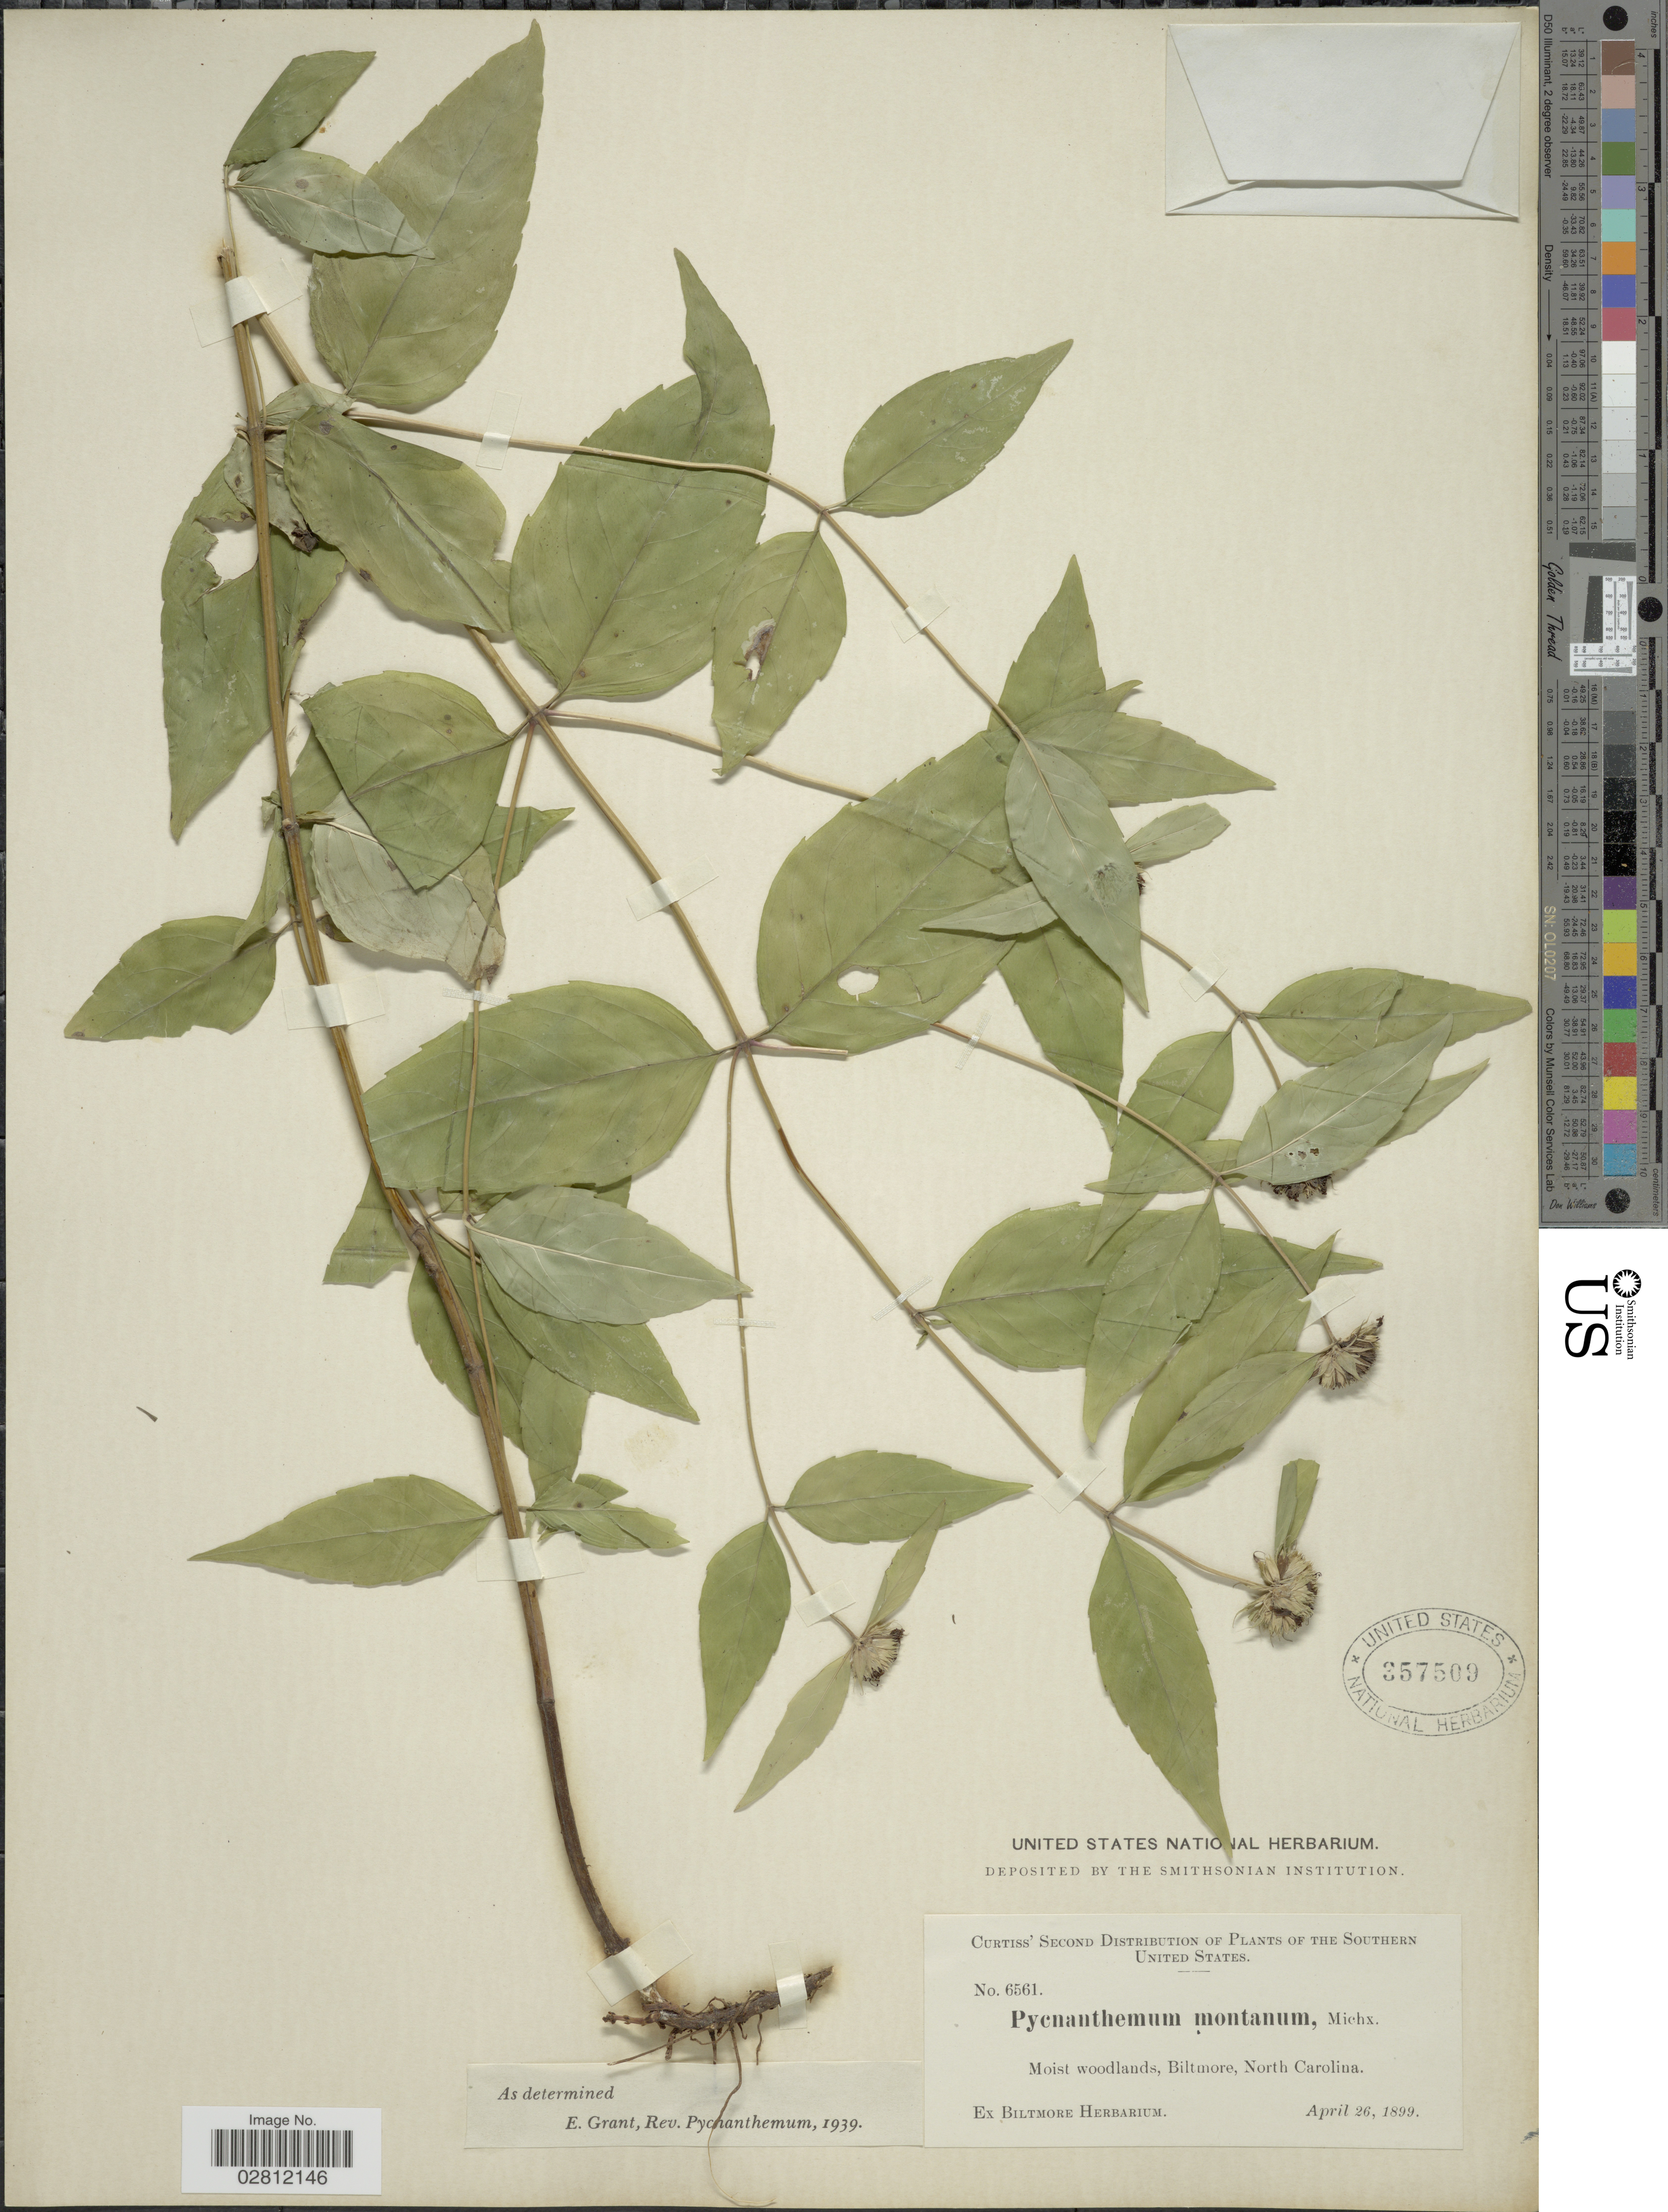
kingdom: Plantae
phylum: Tracheophyta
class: Magnoliopsida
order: Lamiales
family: Lamiaceae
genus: Pycnanthemum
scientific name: Pycnanthemum montanum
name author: Michx.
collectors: ex herb. Biltmore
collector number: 6561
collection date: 1899-04-26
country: United States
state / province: North Carolina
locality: Southern United States, Biltmore.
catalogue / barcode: US 357509